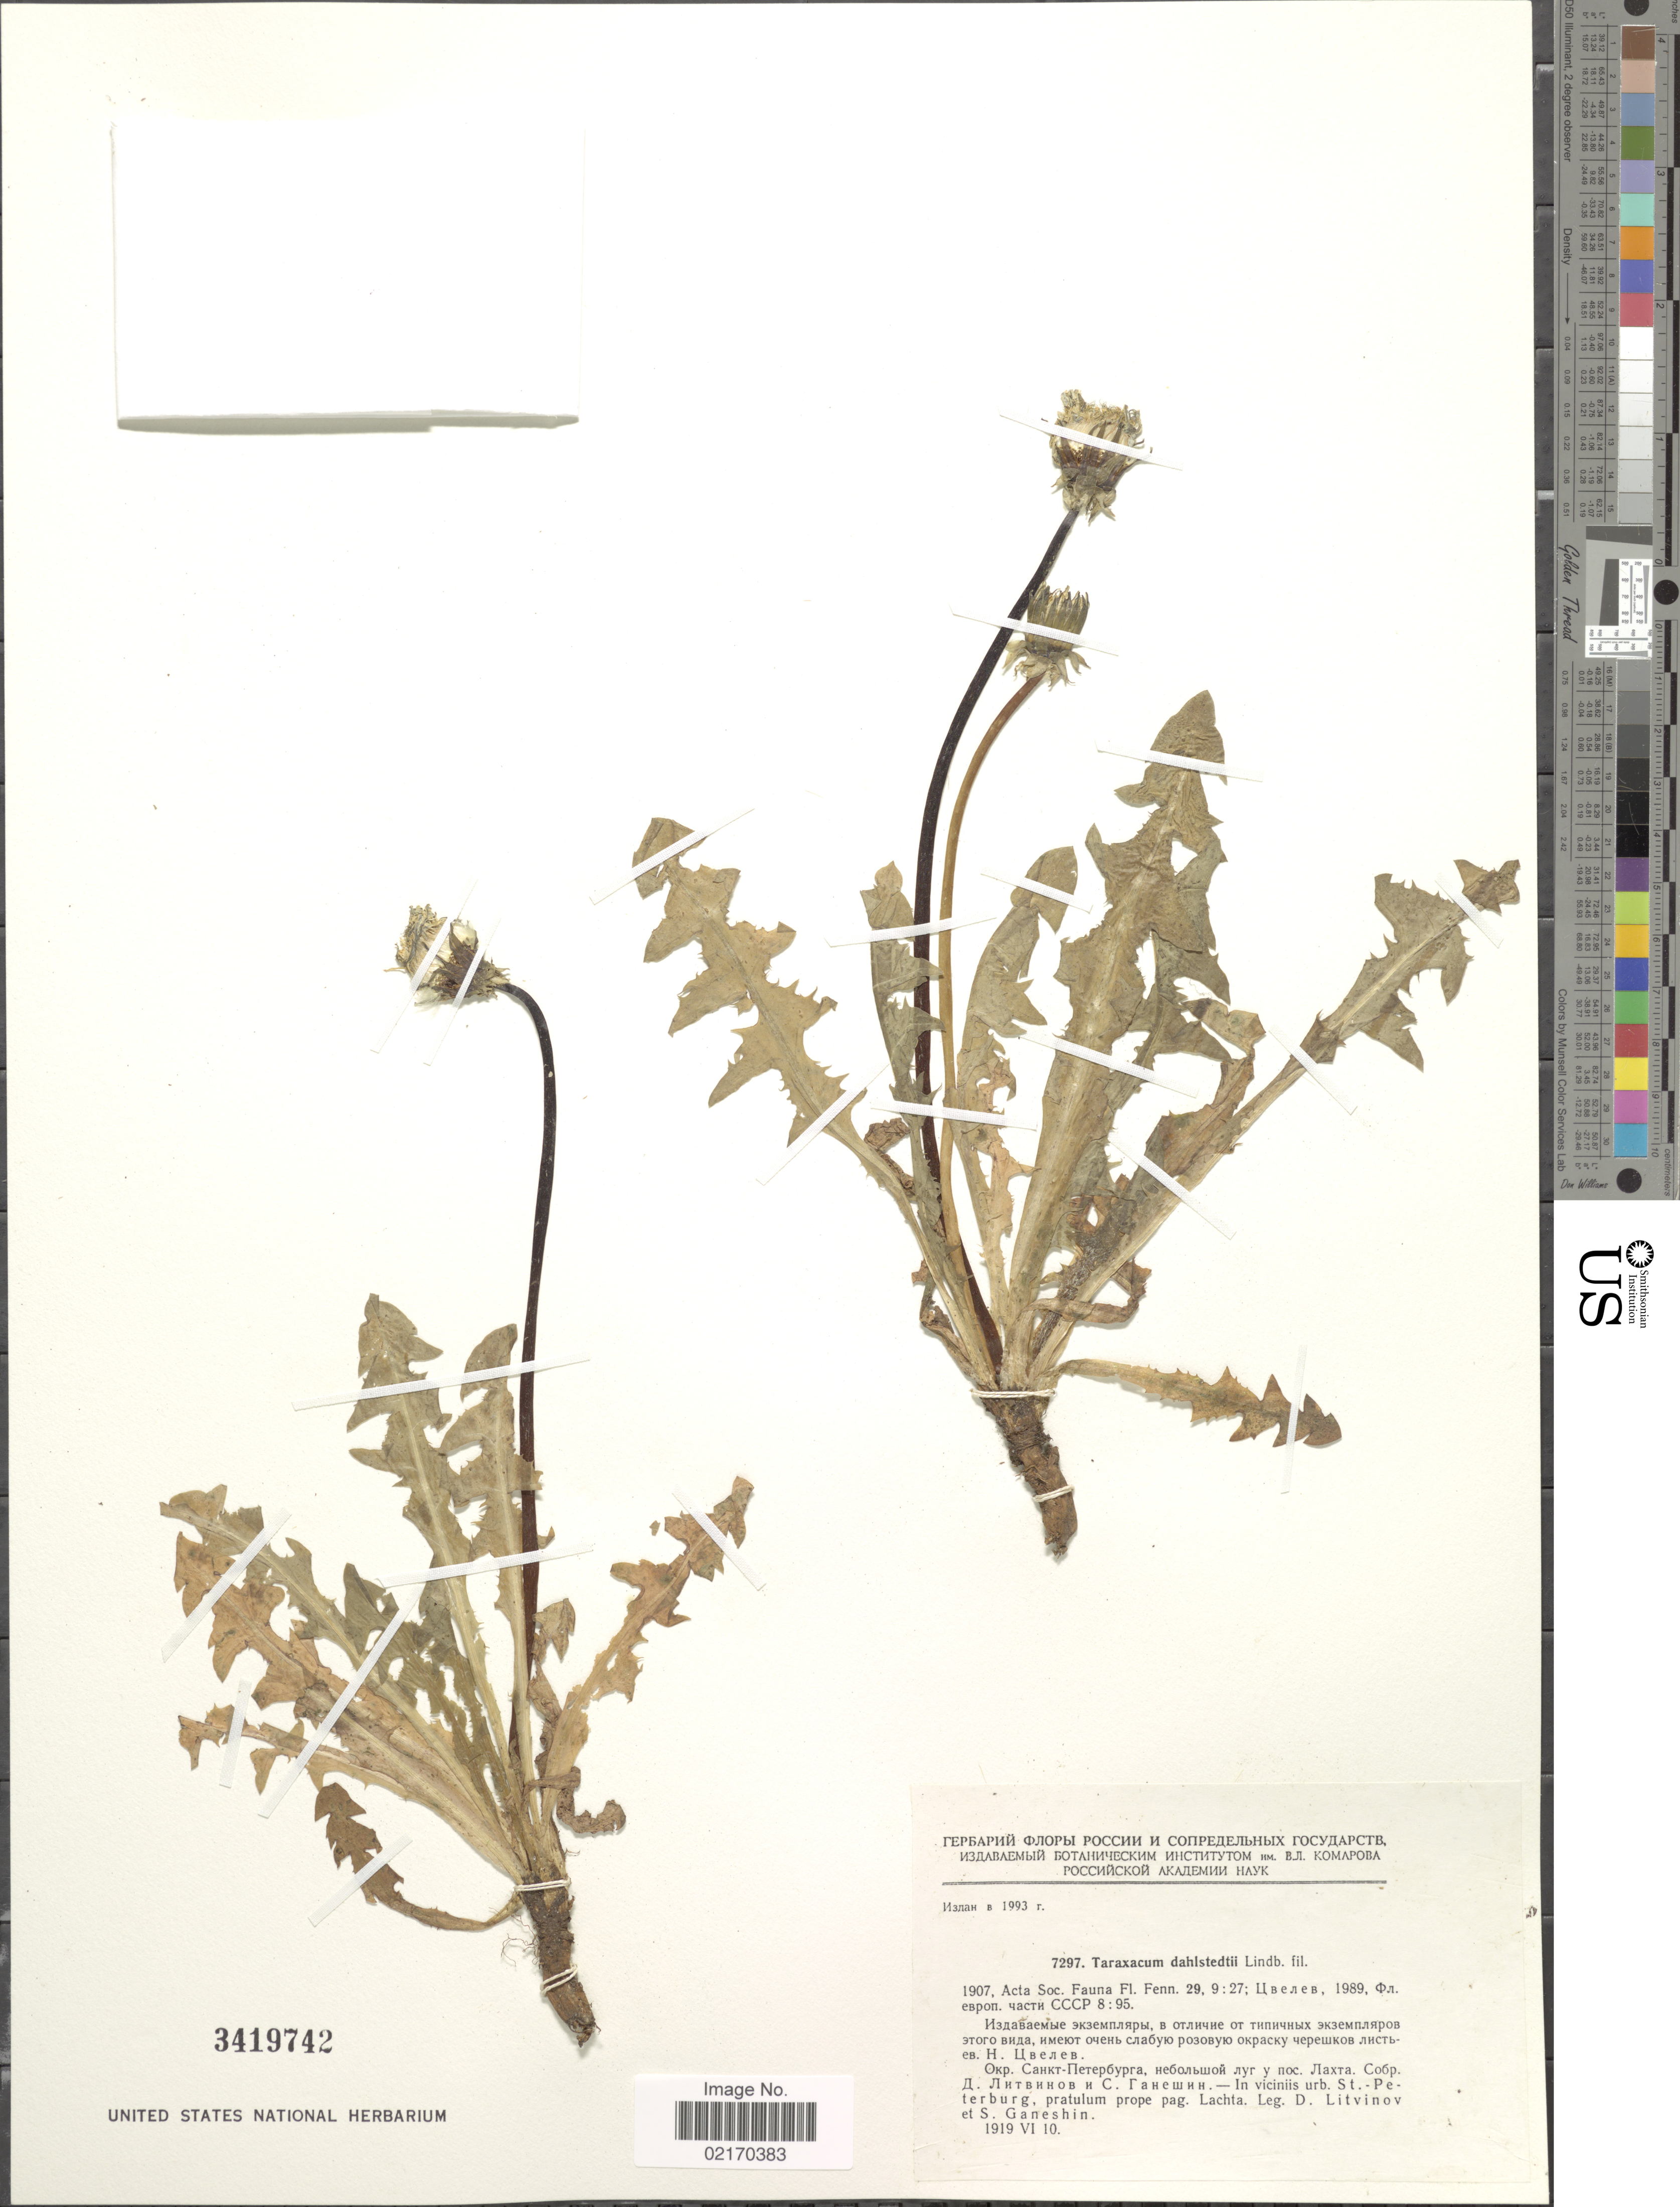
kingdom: Plantae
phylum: Tracheophyta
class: Magnoliopsida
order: Asterales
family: Asteraceae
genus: Taraxacum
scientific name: Taraxacum dahlstedtii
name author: H. Lindb.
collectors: D. Litvinov & S. Ganeschin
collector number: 7297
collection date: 1919-06-10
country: Russian Federation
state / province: St. Petersburg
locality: Pratulum prope pag. Lachta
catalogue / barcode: US 3419742